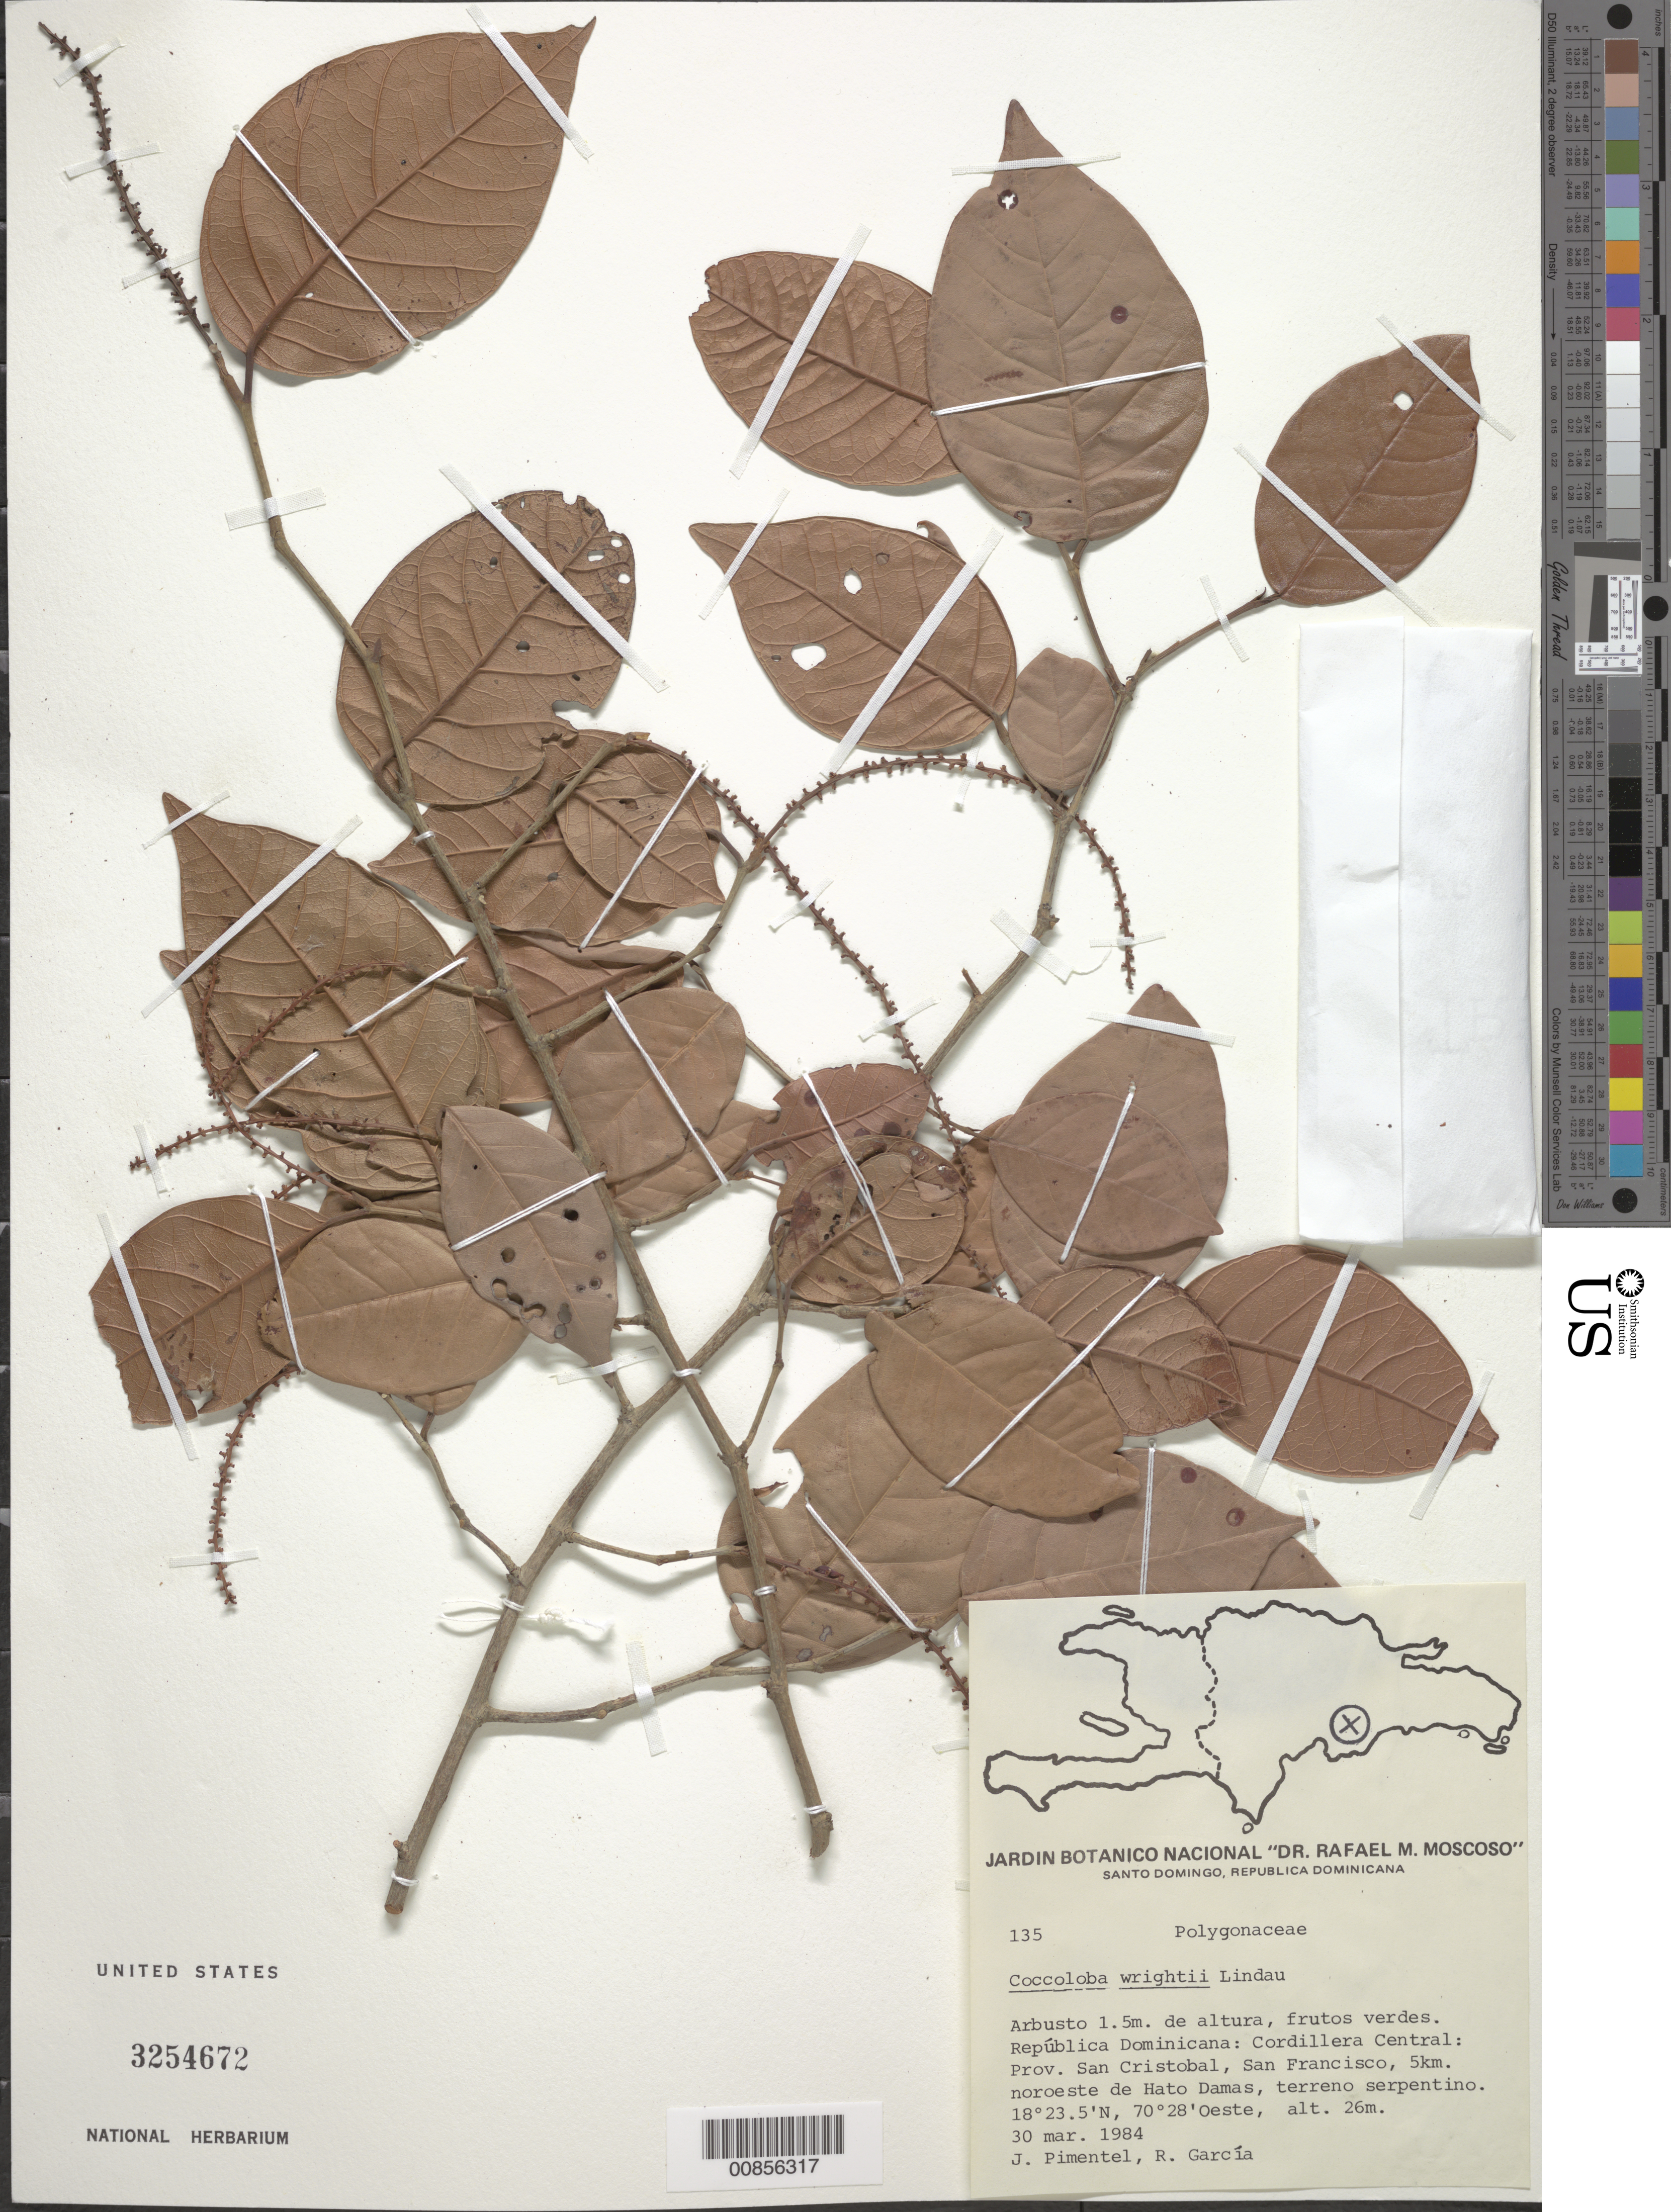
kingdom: Plantae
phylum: Tracheophyta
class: Magnoliopsida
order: Caryophyllales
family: Polygonaceae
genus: Coccoloba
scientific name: Coccoloba wrightii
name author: Lindau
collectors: J. Pimentel & R. G. García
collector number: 135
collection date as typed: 30 Mar 1984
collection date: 1984-03-30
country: Dominican Republic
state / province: San Cristóbal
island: Hispaniola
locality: Cordillera Central, San Francisco, 5 km. noroeste de Hato Damas.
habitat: Terreno serpentino.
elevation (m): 26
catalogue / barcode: US 3254672